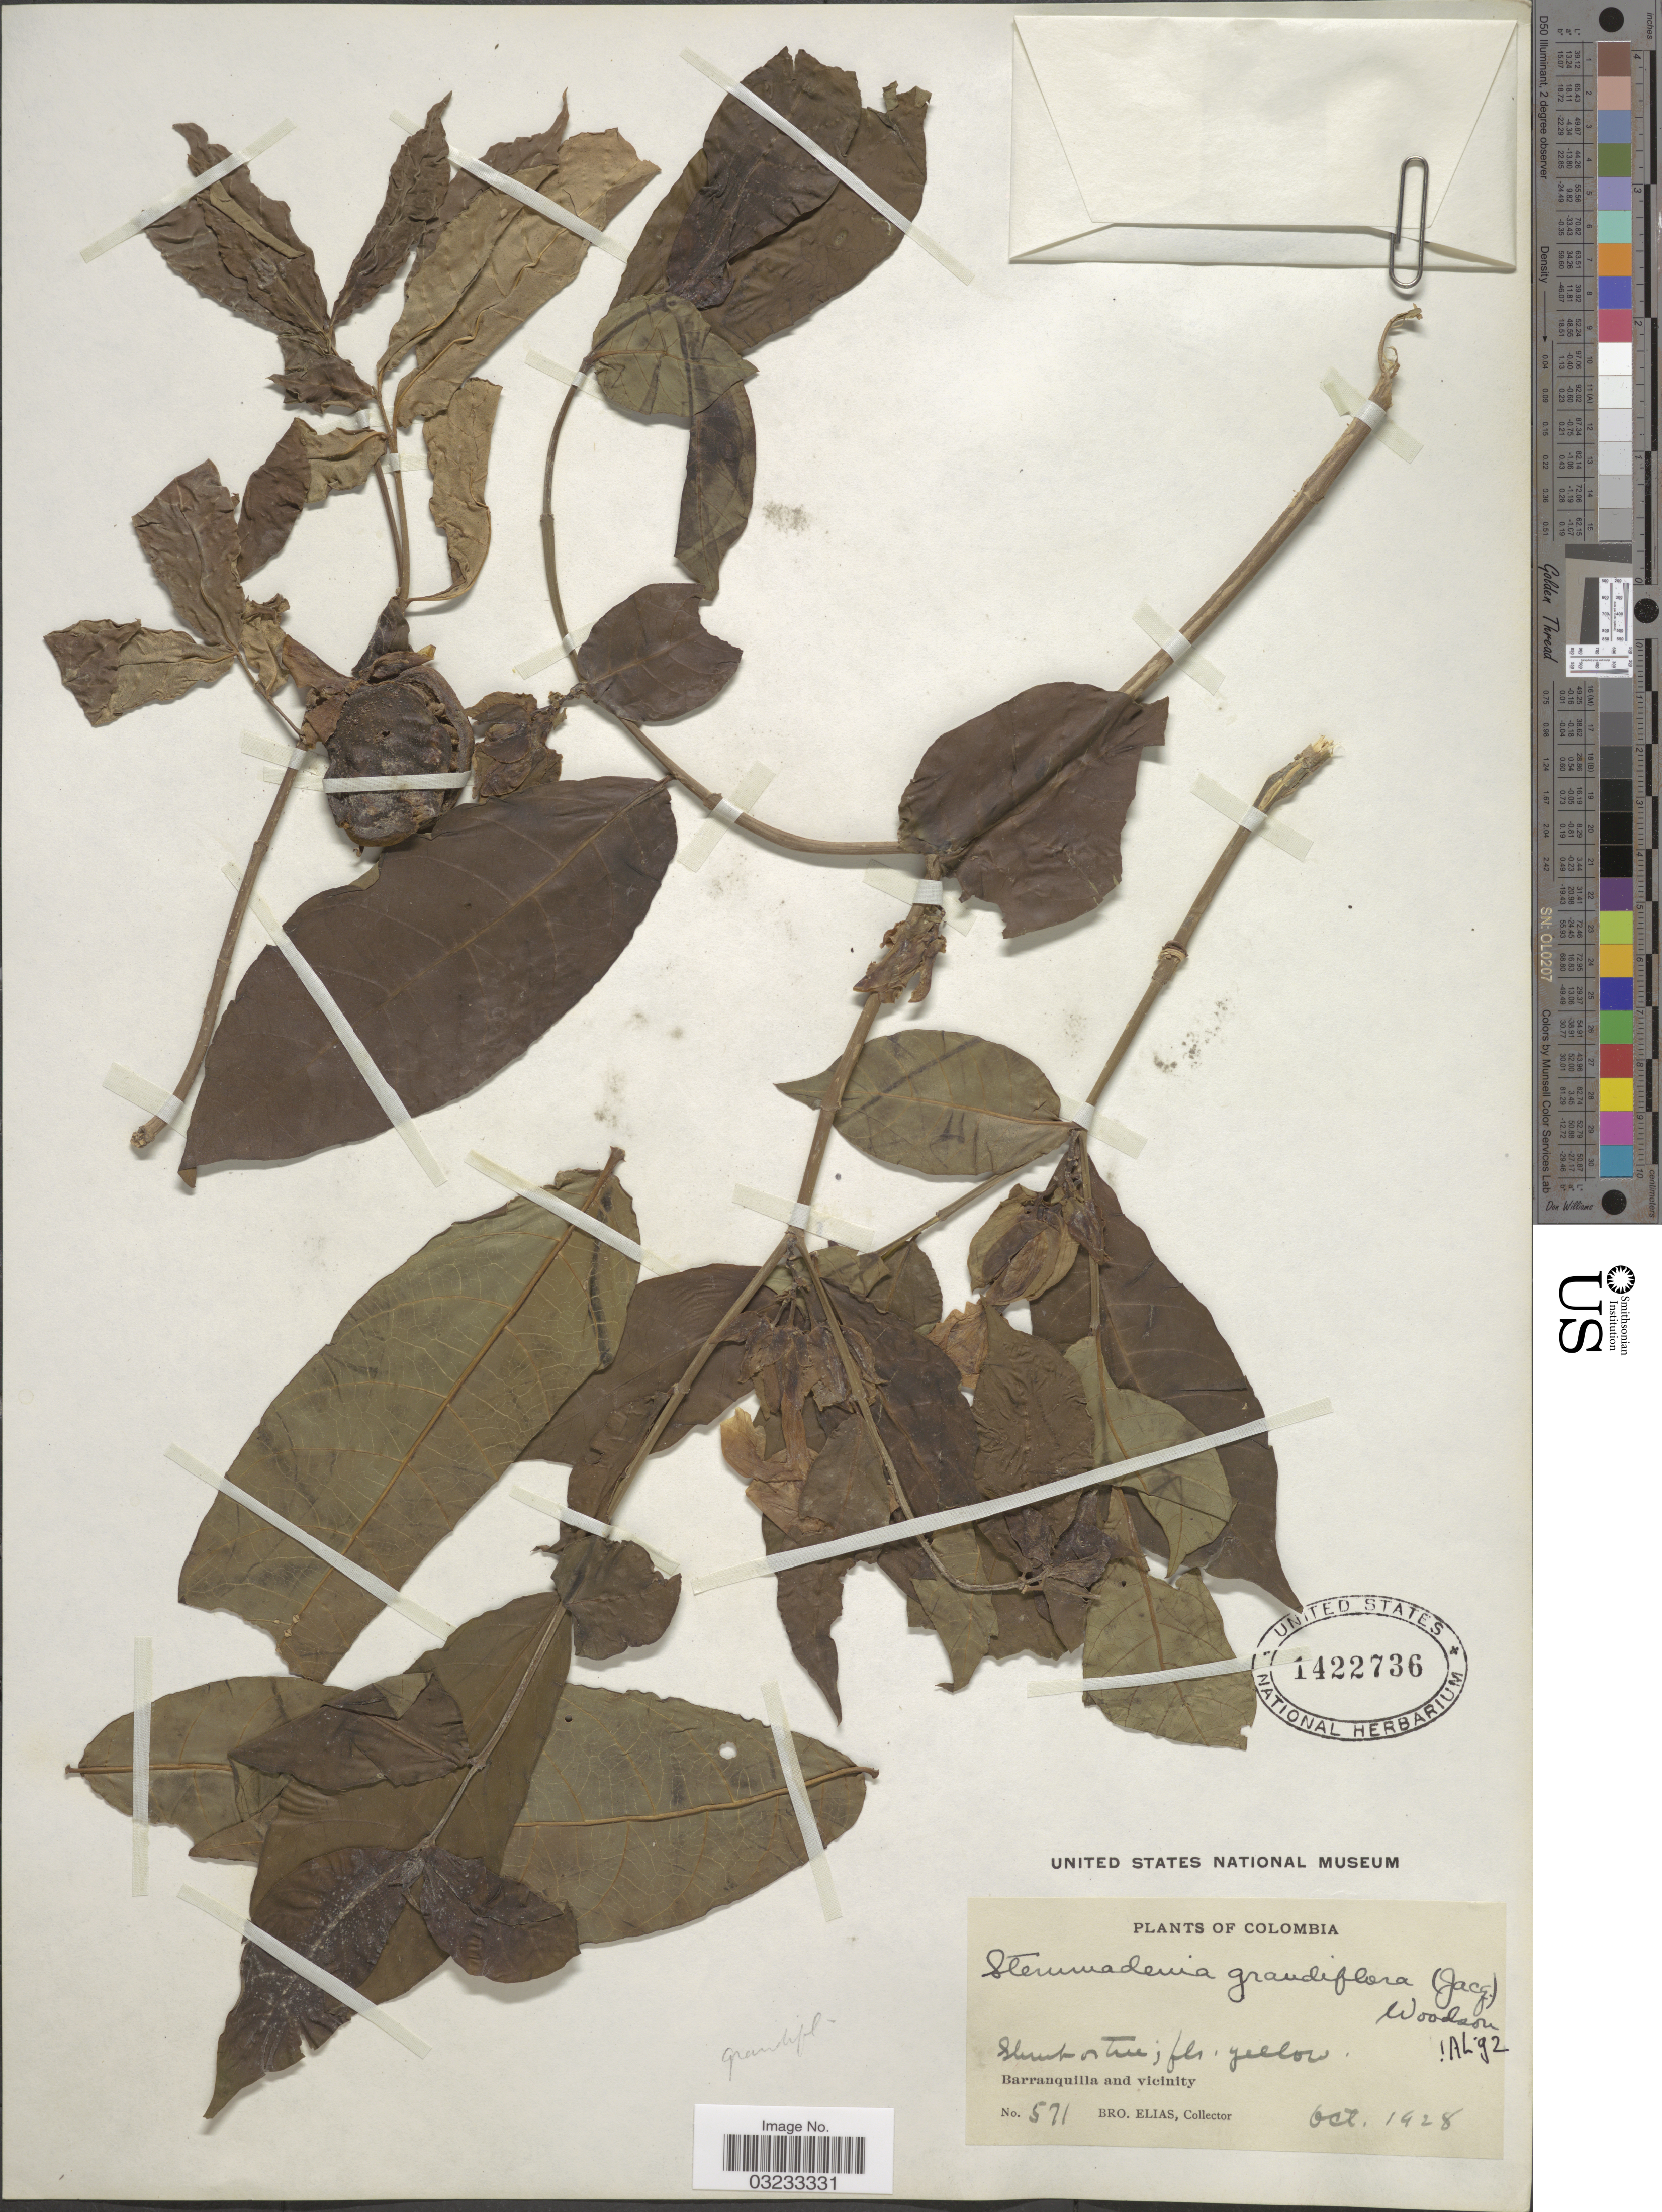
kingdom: Plantae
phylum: Tracheophyta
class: Magnoliopsida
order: Gentianales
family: Apocynaceae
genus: Stemmadenia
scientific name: Stemmadenia grandiflora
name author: (Jacq.) Miers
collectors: Bro. Elias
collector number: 571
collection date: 1928-10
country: Colombia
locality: Barranquilla and vicinity.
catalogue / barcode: US 1422736